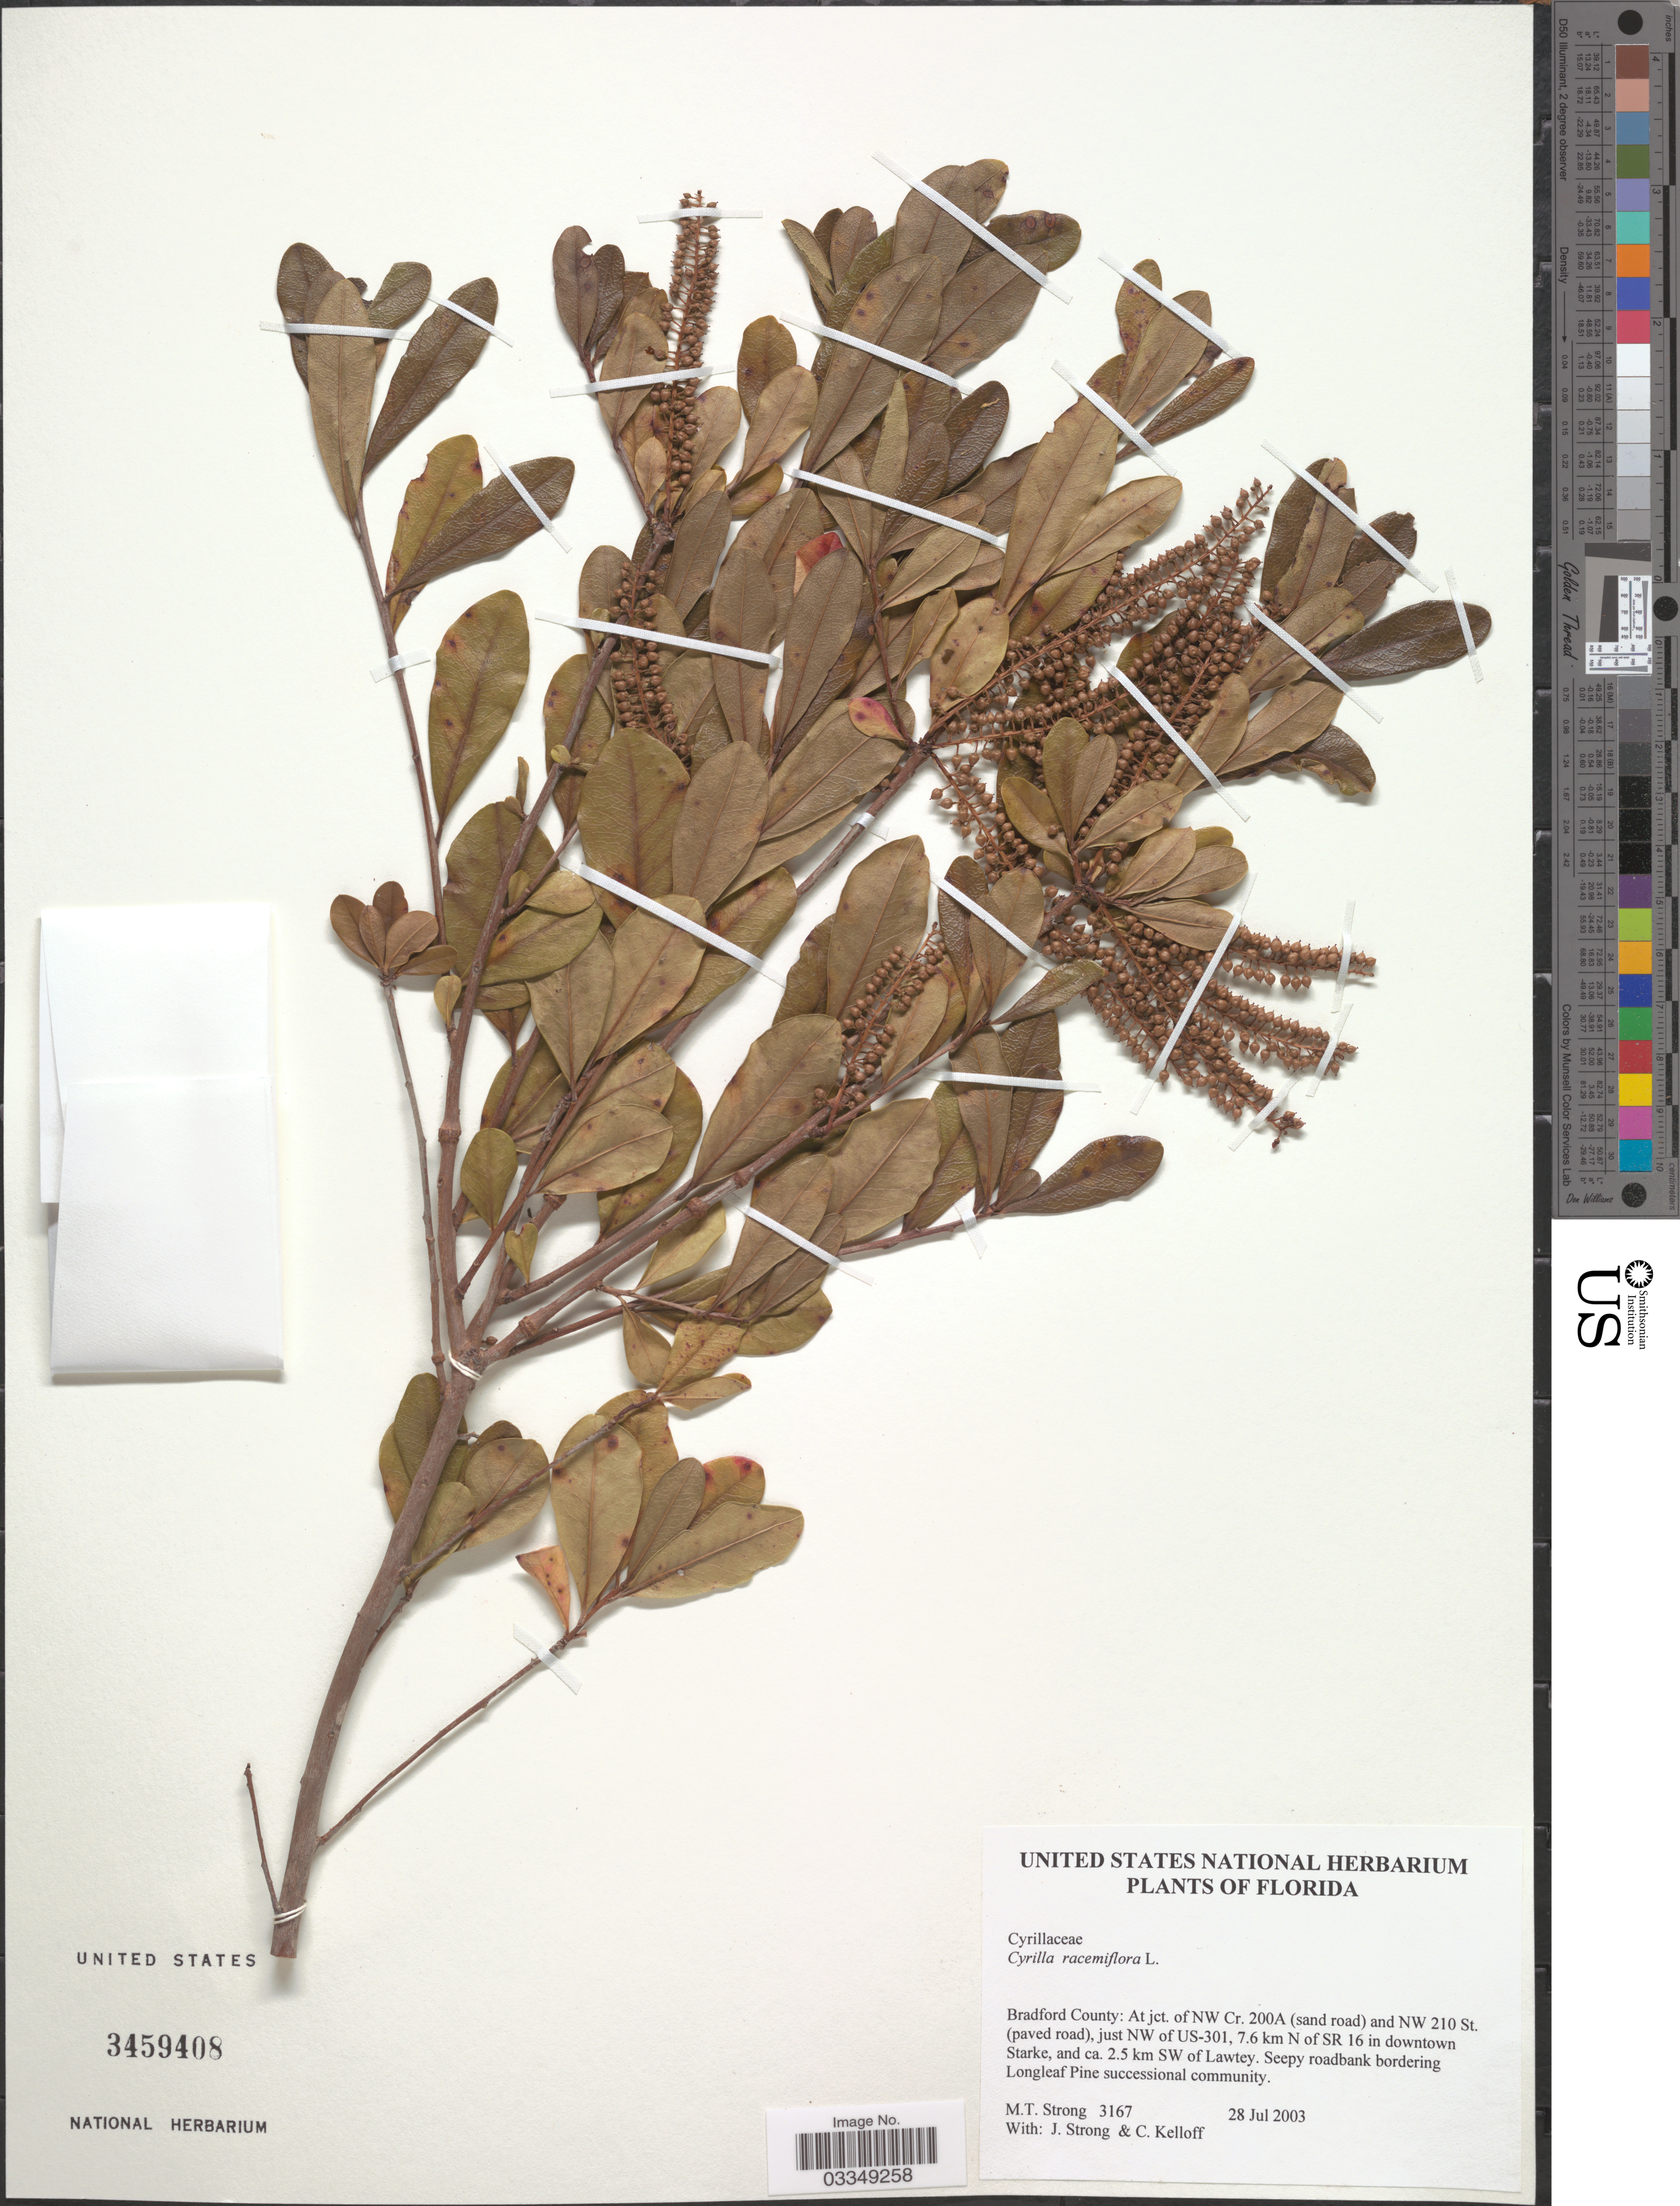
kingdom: Plantae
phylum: Tracheophyta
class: Magnoliopsida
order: Ericales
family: Cyrillaceae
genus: Cyrilla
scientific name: Cyrilla racemiflora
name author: L.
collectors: M. T. Strong, J. Strong & C. L. Kelloff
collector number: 3167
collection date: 2003-07-28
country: United States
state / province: Florida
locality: Bradford County: At jct. of NW Cr. 200A (sand road) and NW 210 St. (paved road), just NW of US-301, 7.6 km N of SR 16 in downtown Starke, and ca. 2.5 km SW of Lawtey.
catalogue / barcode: US 3459408